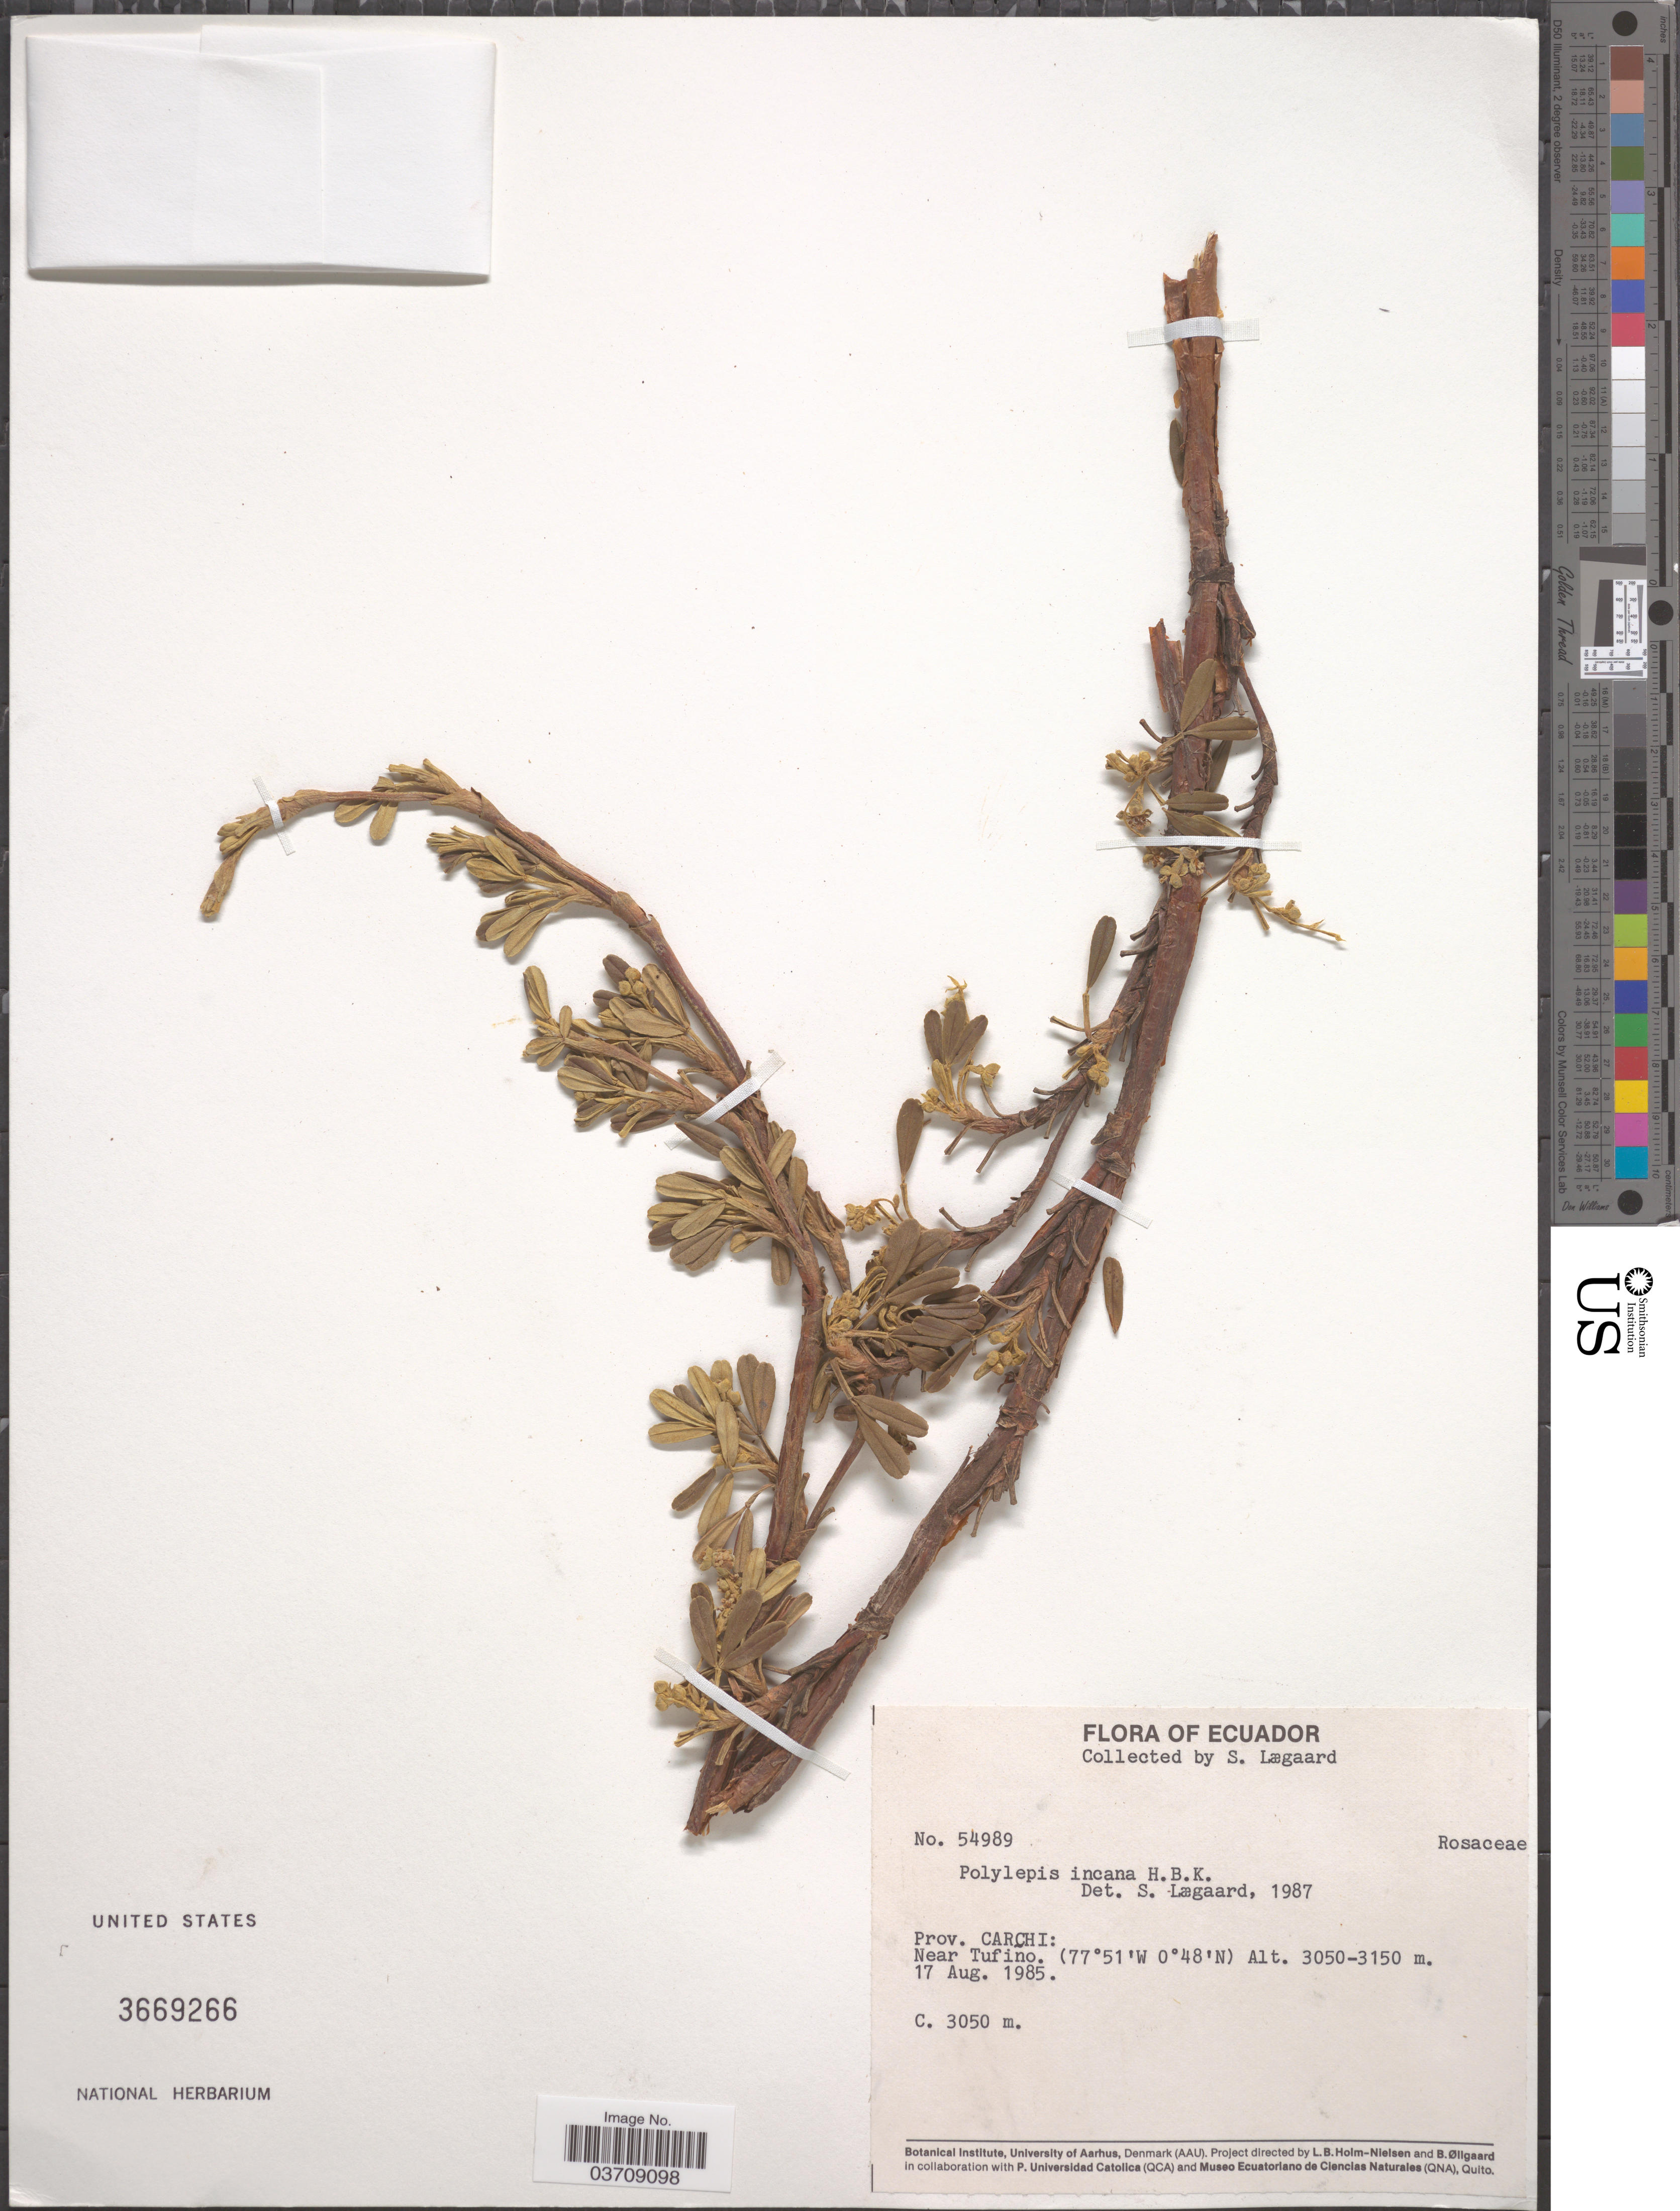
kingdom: Plantae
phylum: Tracheophyta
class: Magnoliopsida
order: Rosales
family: Rosaceae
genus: Polylepis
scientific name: Polylepis incana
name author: Kunth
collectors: S. Lægaard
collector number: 54989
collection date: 1985-08-17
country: Ecuador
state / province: Carchi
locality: Near Tufino.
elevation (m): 3050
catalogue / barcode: US 3669266